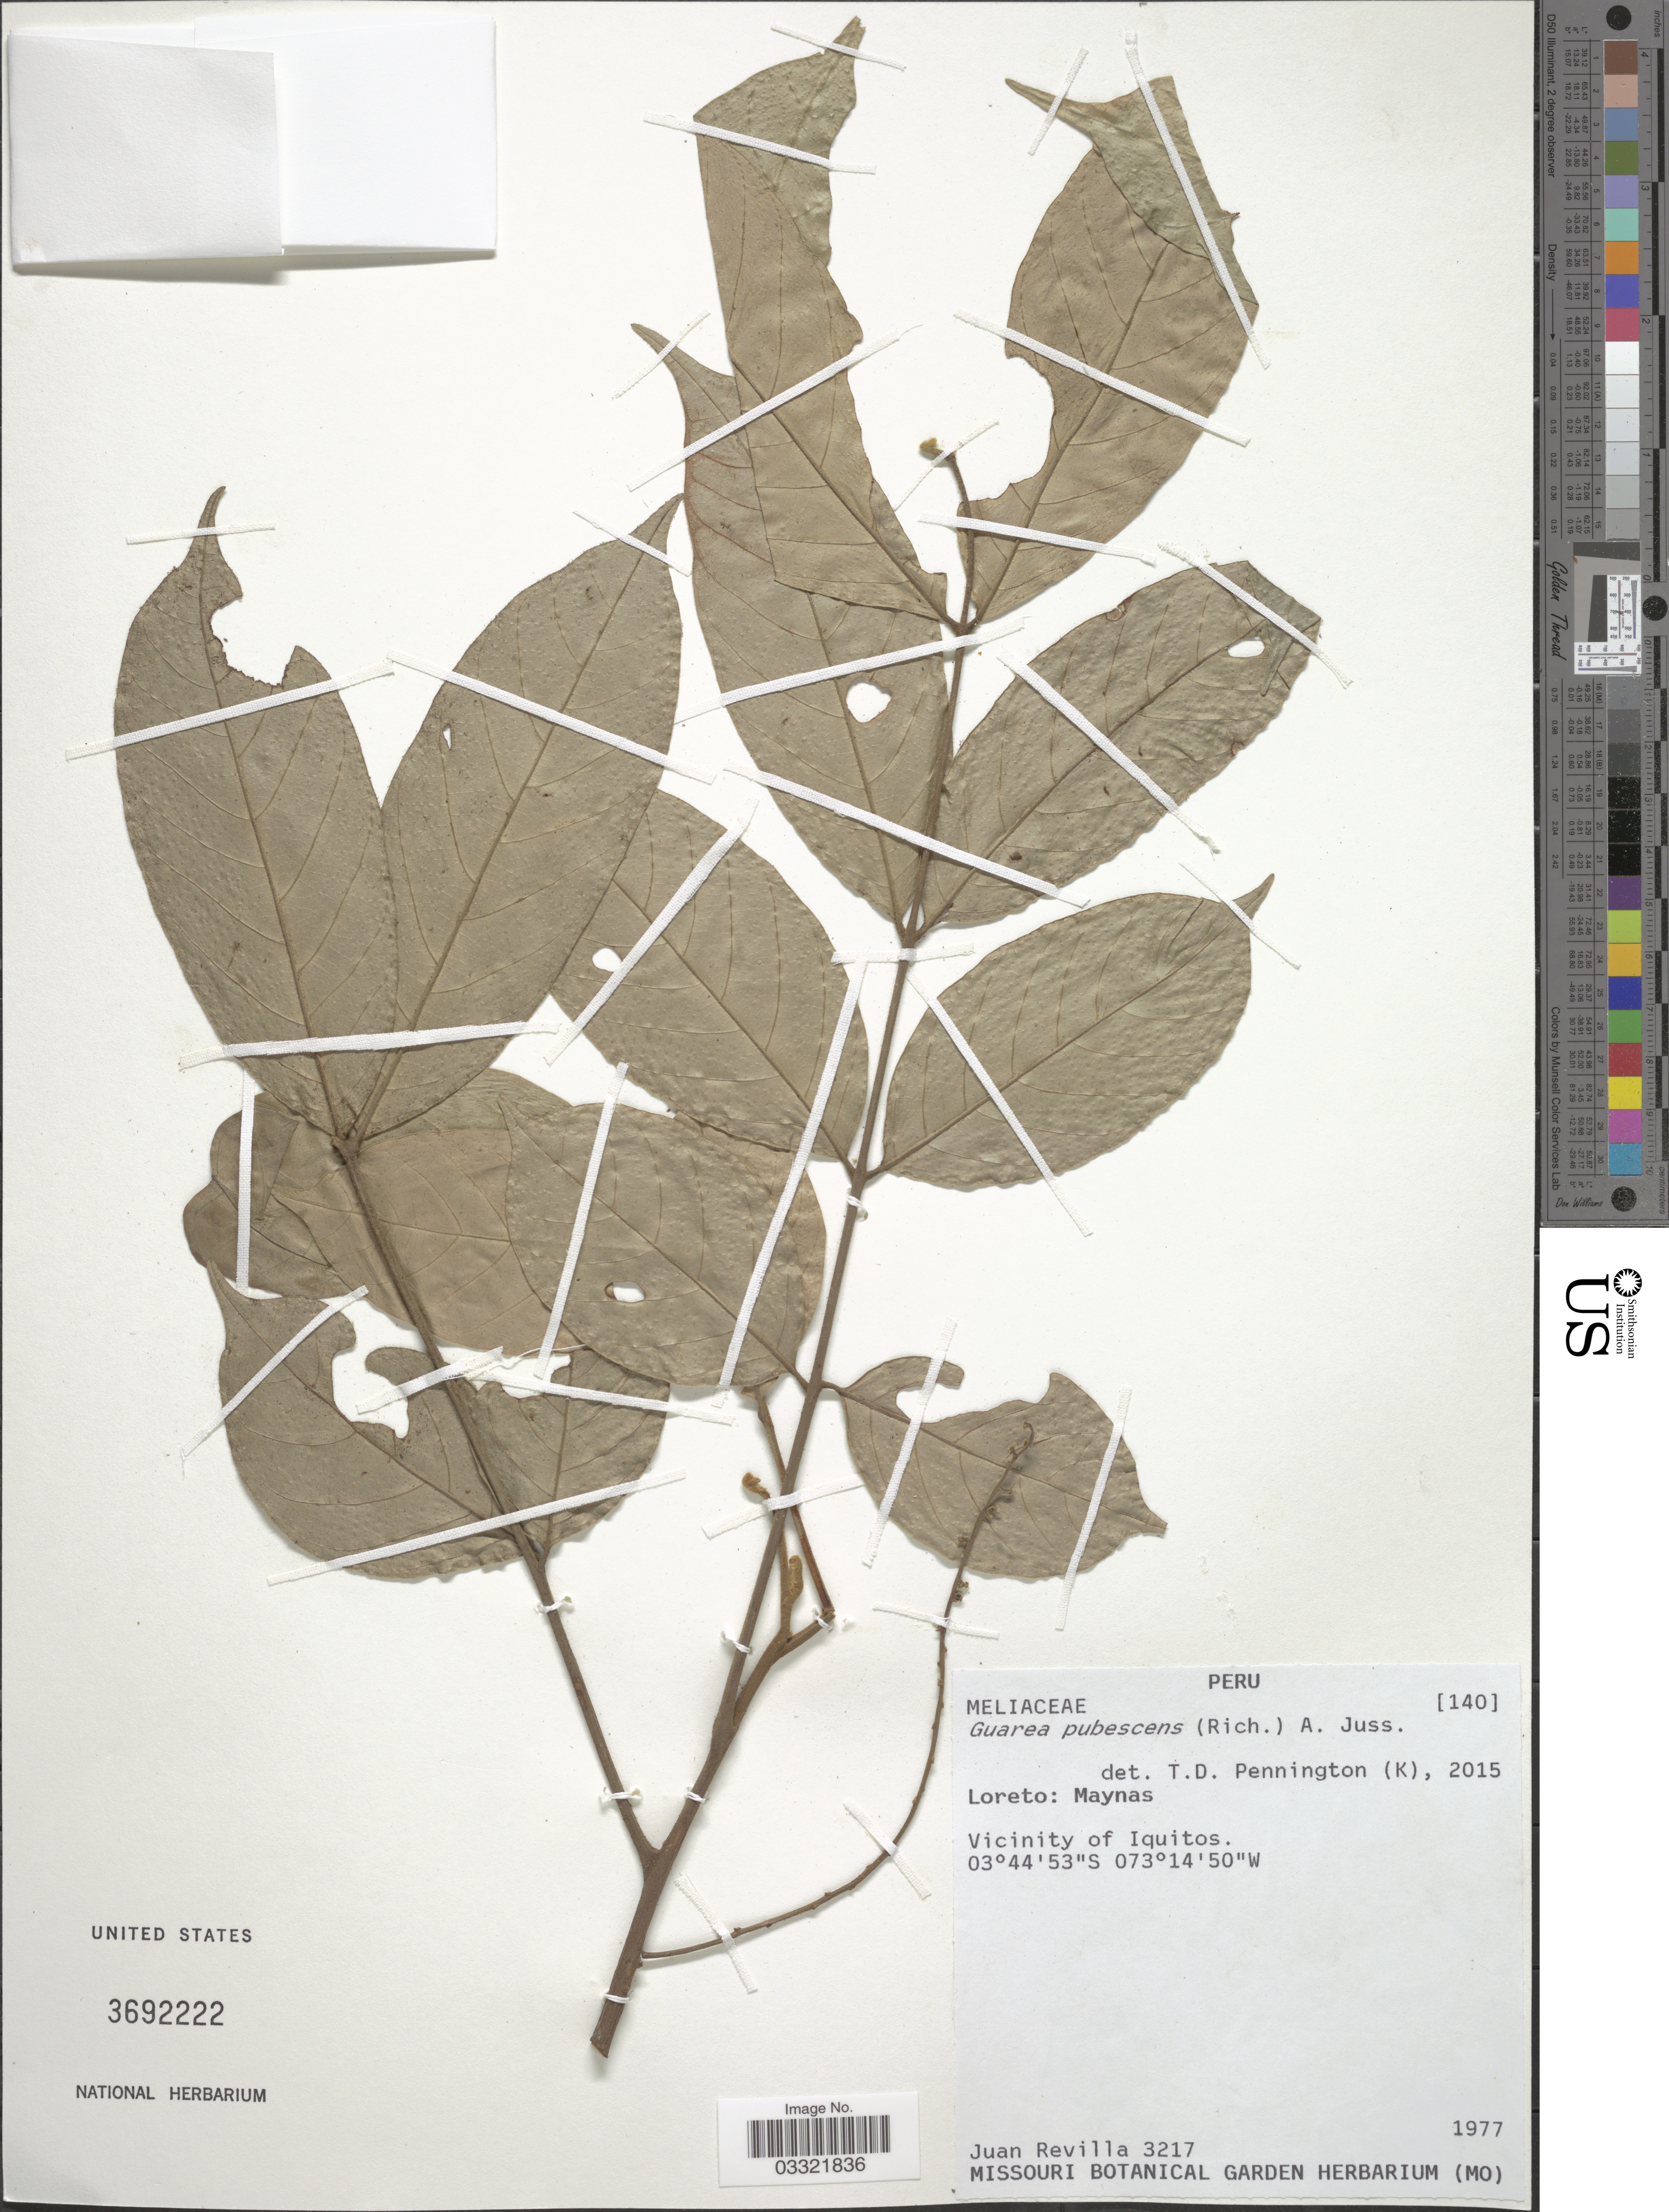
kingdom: Plantae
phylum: Tracheophyta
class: Magnoliopsida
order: Sapindales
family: Meliaceae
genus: Guarea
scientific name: Guarea pubescens subsp. pubescens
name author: (Rich.) A. Juss.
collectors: J. Revilla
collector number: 3217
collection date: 1977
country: Peru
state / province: Loreto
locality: Maynas. Vicinity of Iquitos.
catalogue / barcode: US 3692222